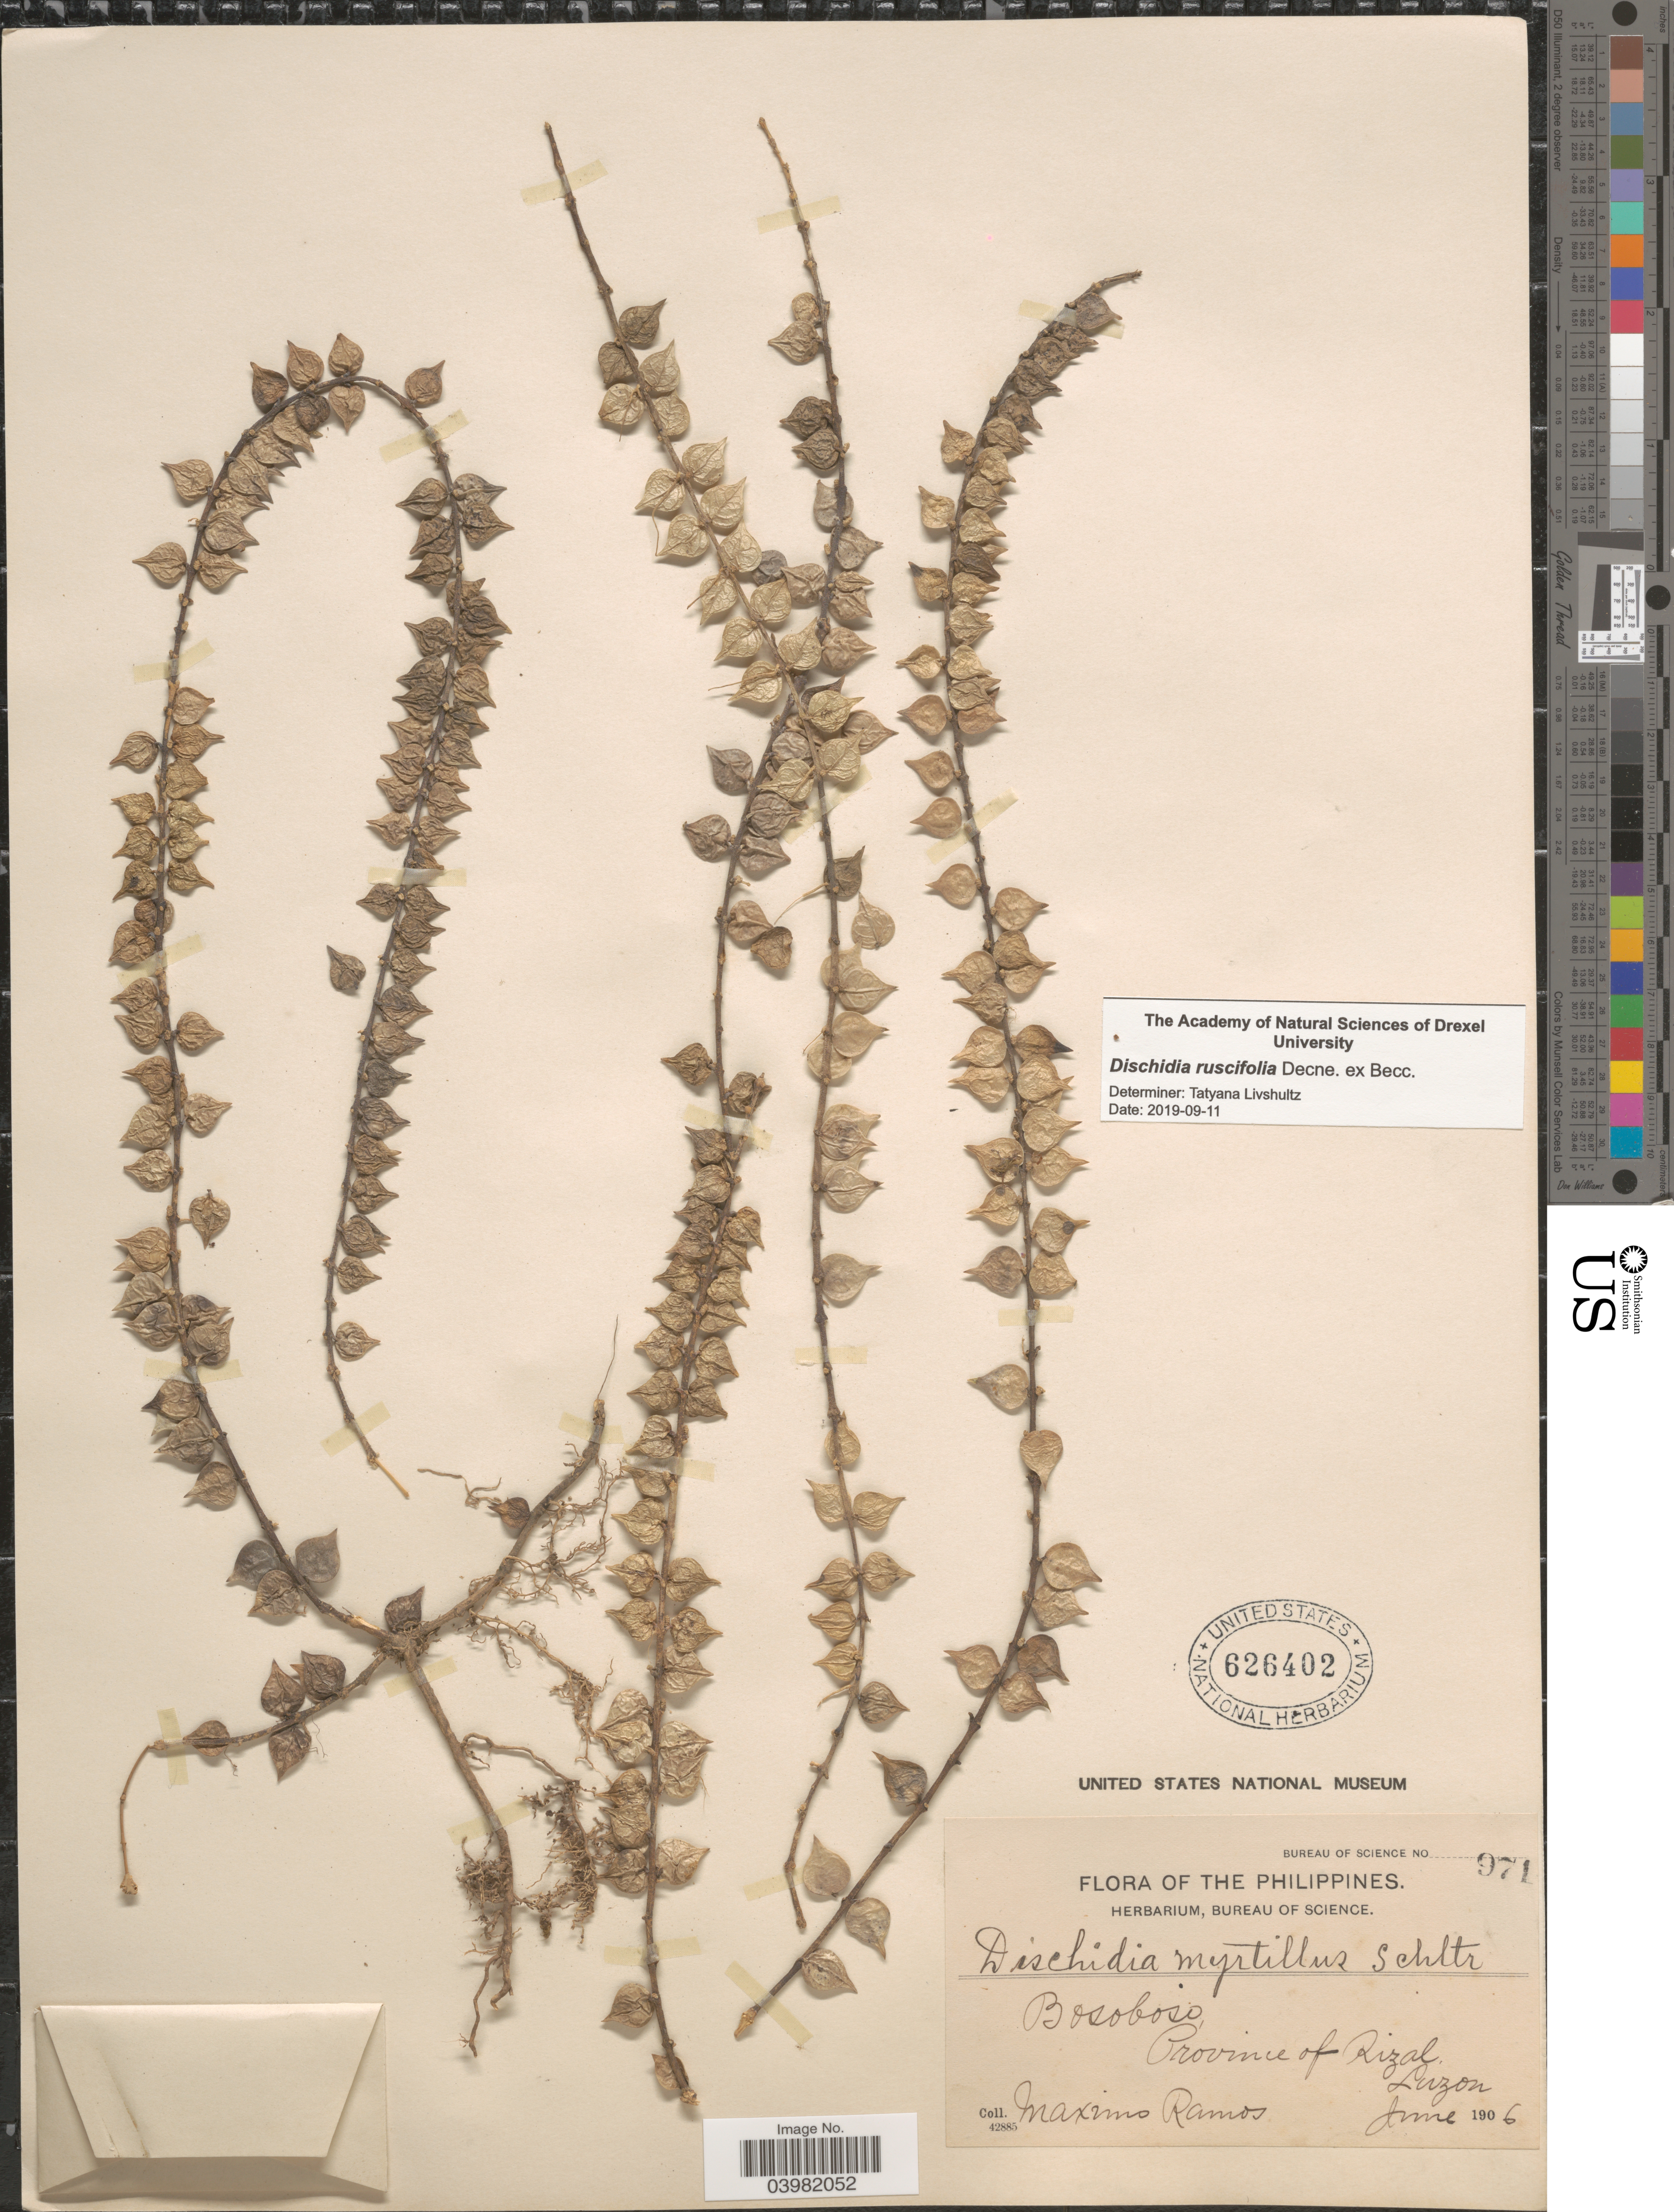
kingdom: Plantae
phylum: Tracheophyta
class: Magnoliopsida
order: Gentianales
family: Apocynaceae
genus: Dischidia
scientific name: Dischidia ruscifolia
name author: Decne. ex Becc.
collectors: M. Ramos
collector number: Bureau of Science 971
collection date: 1906-06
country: Philippines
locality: Bosoboso, Province of Rizal, Luzon.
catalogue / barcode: US 626402